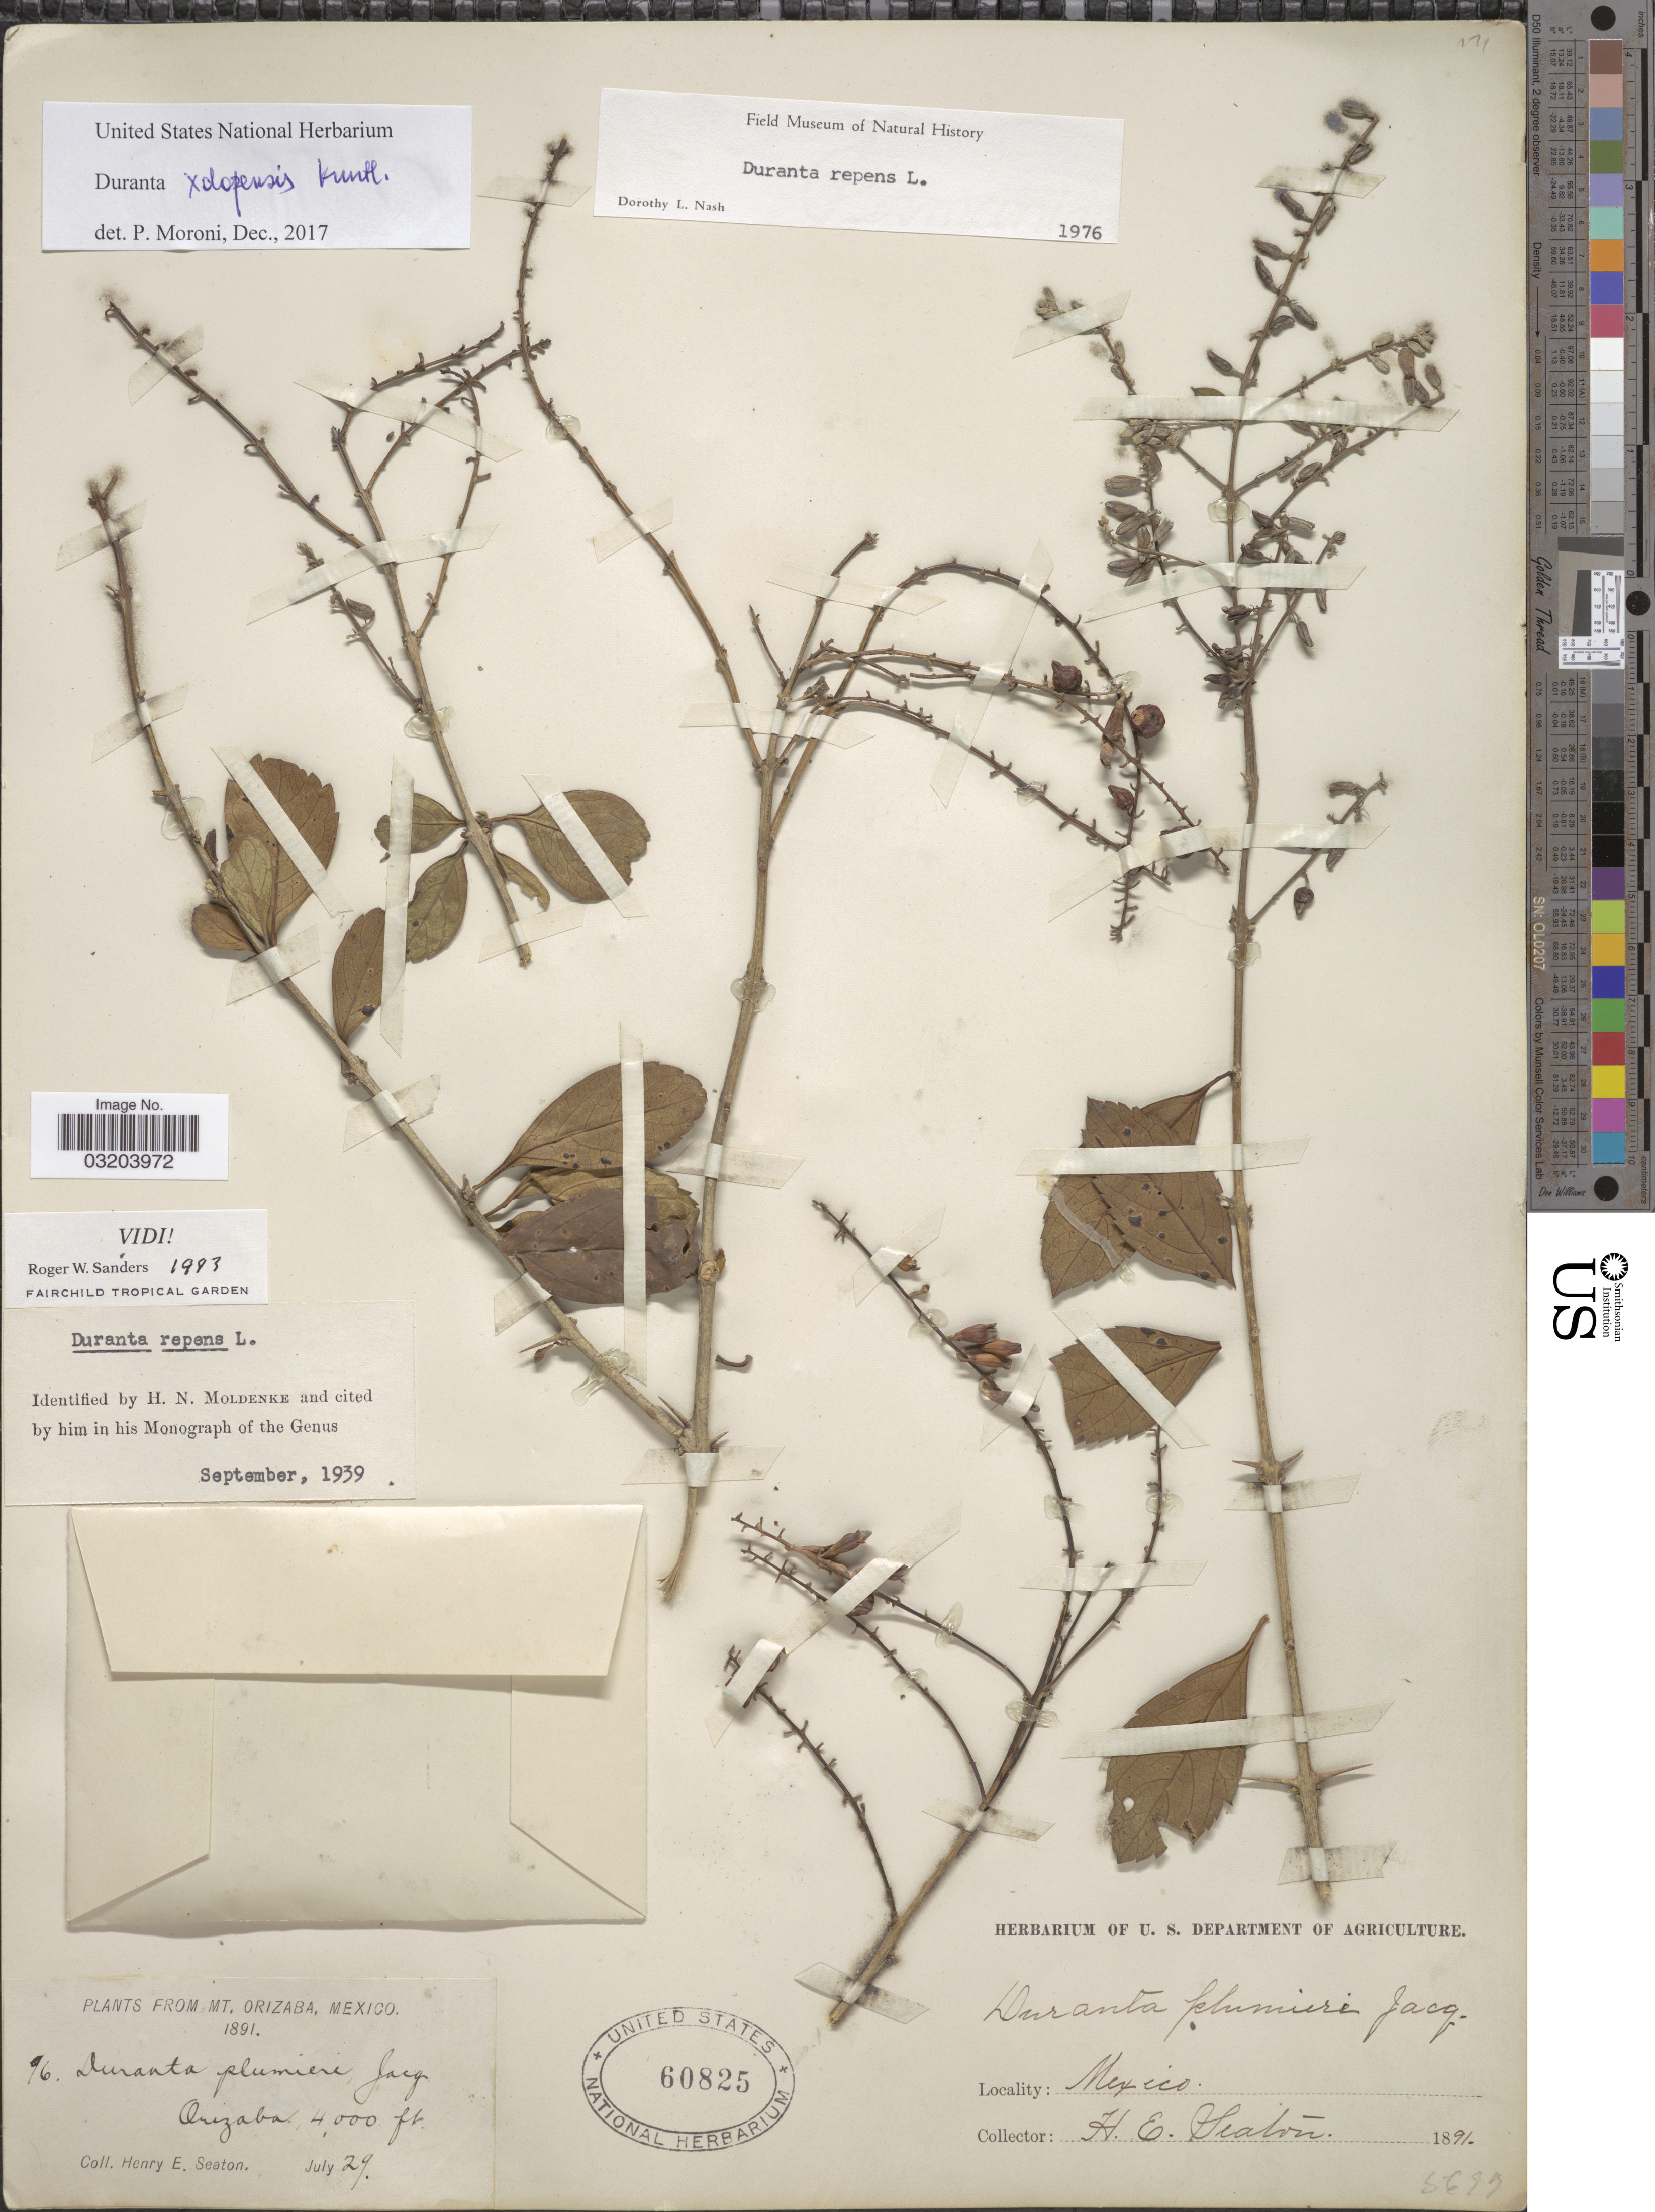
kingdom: Plantae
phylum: Tracheophyta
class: Magnoliopsida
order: Lamiales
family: Verbenaceae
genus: Duranta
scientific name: Duranta erecta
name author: L.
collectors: H. E. Seaton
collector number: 96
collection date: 1891-07-29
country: Mexico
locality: Mt. Orizaba. Orizaba.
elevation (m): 1219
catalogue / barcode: US 60825